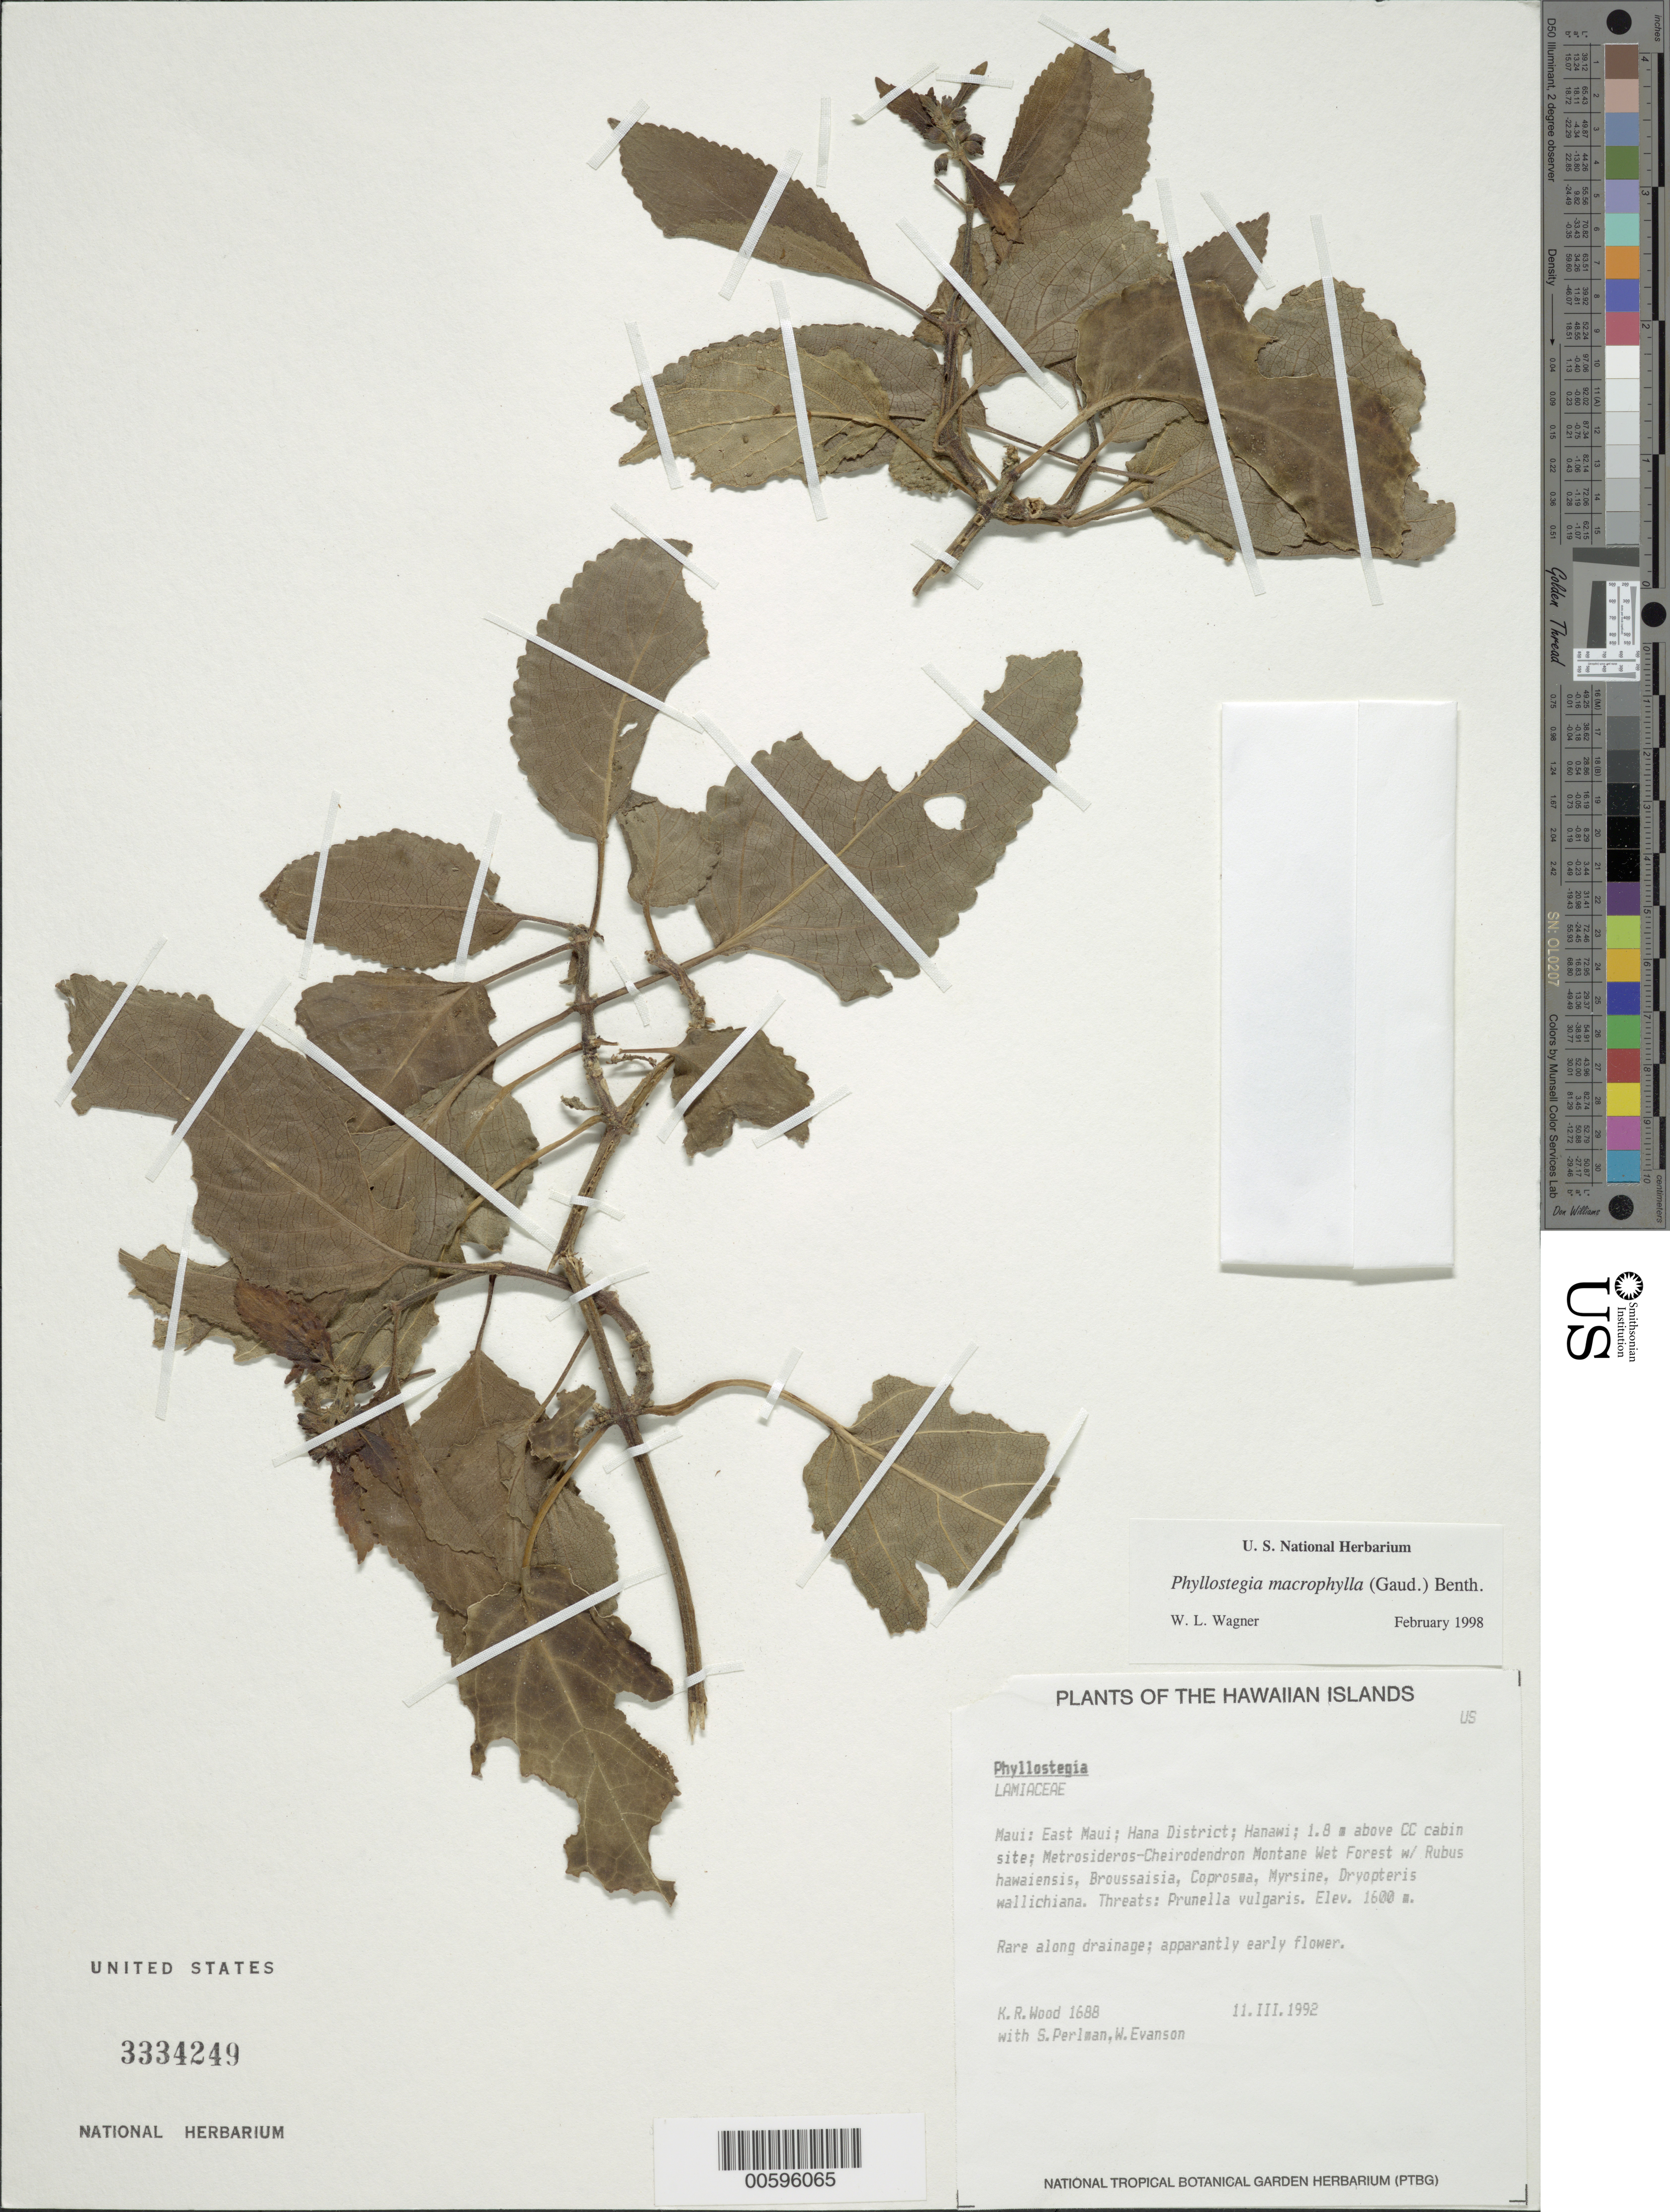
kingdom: Plantae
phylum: Tracheophyta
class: Magnoliopsida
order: Lamiales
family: Lamiaceae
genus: Phyllostegia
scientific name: Phyllostegia macrophylla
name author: (Gaudich.) Benth.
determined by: Wagner, W. L., (BOT), Smithsonian Institution - National Museum of Natural History (UNITED STATES)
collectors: K. R. Wood, S. P. Perlman & W. Evanson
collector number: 1688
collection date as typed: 11 Mar 1992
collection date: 1992-03-11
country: United States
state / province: Hawaii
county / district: Maui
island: Maui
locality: E Maui; Hana Dist; Hanawi; 1.8 m above CC cabin site.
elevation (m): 1600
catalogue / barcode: US 3334249